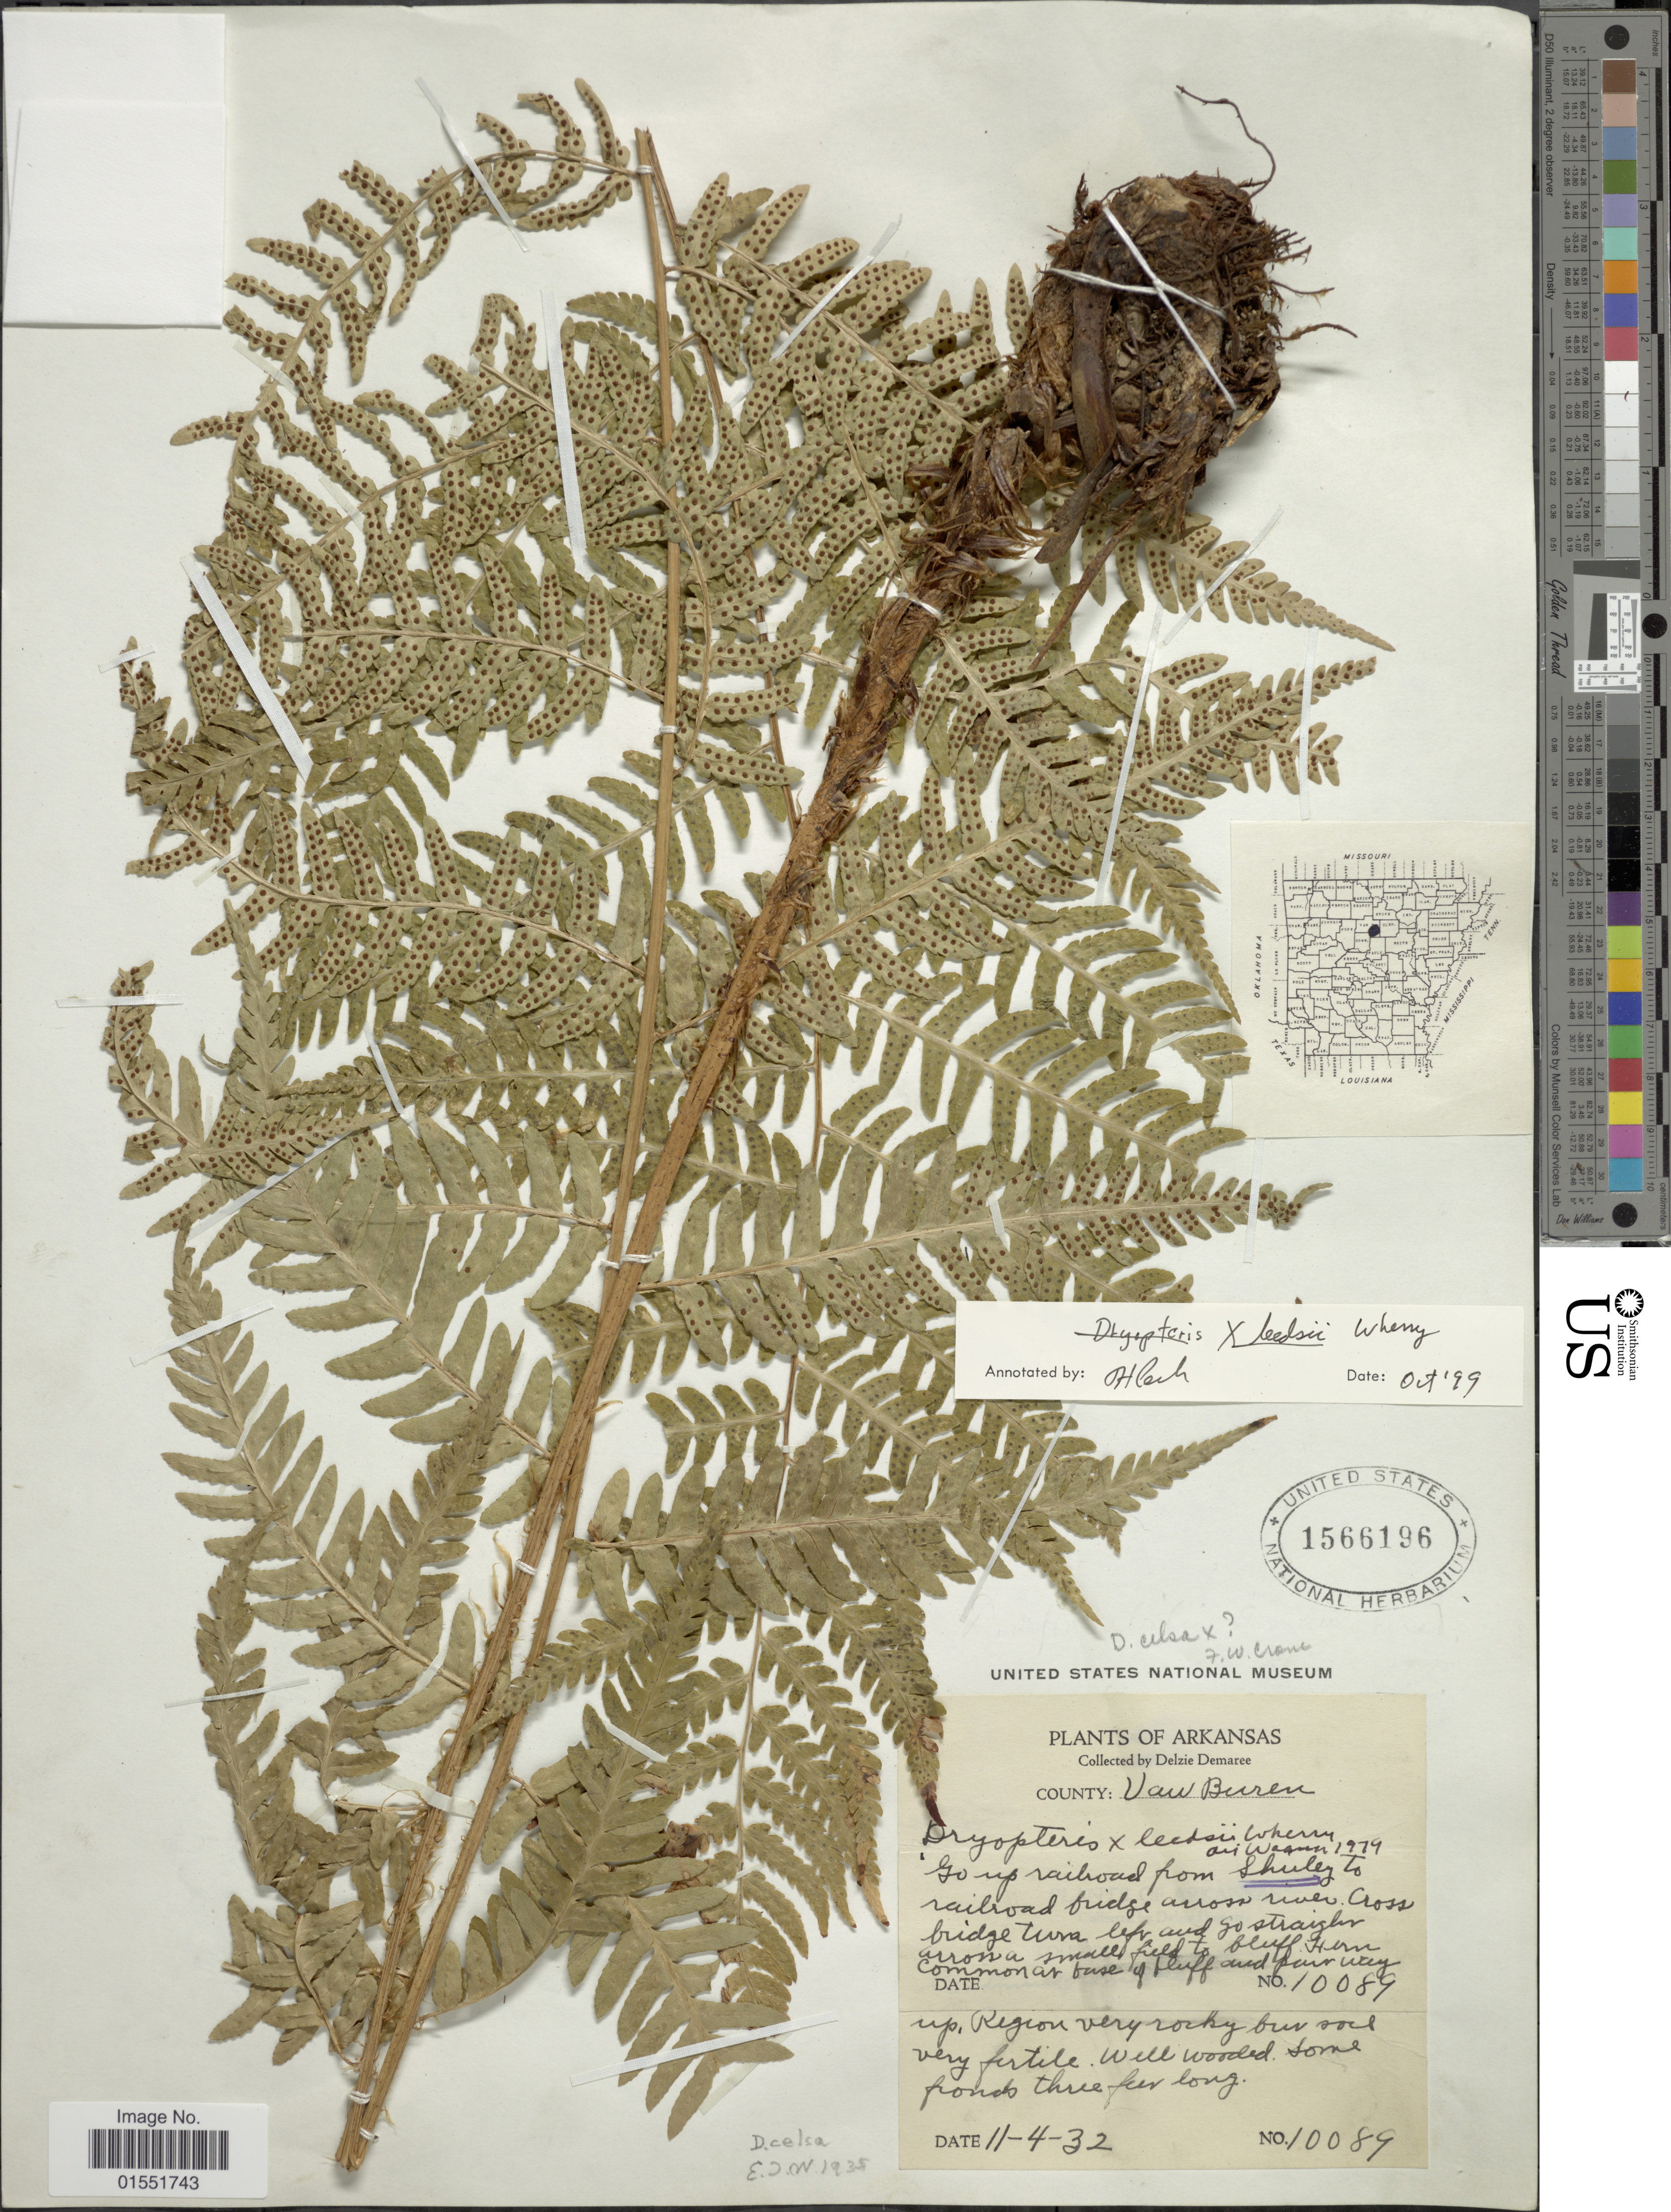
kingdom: Plantae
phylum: Tracheophyta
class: Polypodiopsida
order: Polypodiales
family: Dryopteridaceae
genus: Dryopteris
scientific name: Dryopteris x leedsii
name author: Wherry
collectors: D. Demaree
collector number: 10089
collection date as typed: Transcribed d/m/y: 4/11/32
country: United States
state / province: Arkansas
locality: County: Van Buren. Go up to railroad from Shirley to railroad bridge across river. Cross bridge turn left and go straight across a small field to bluff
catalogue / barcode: US 1566196